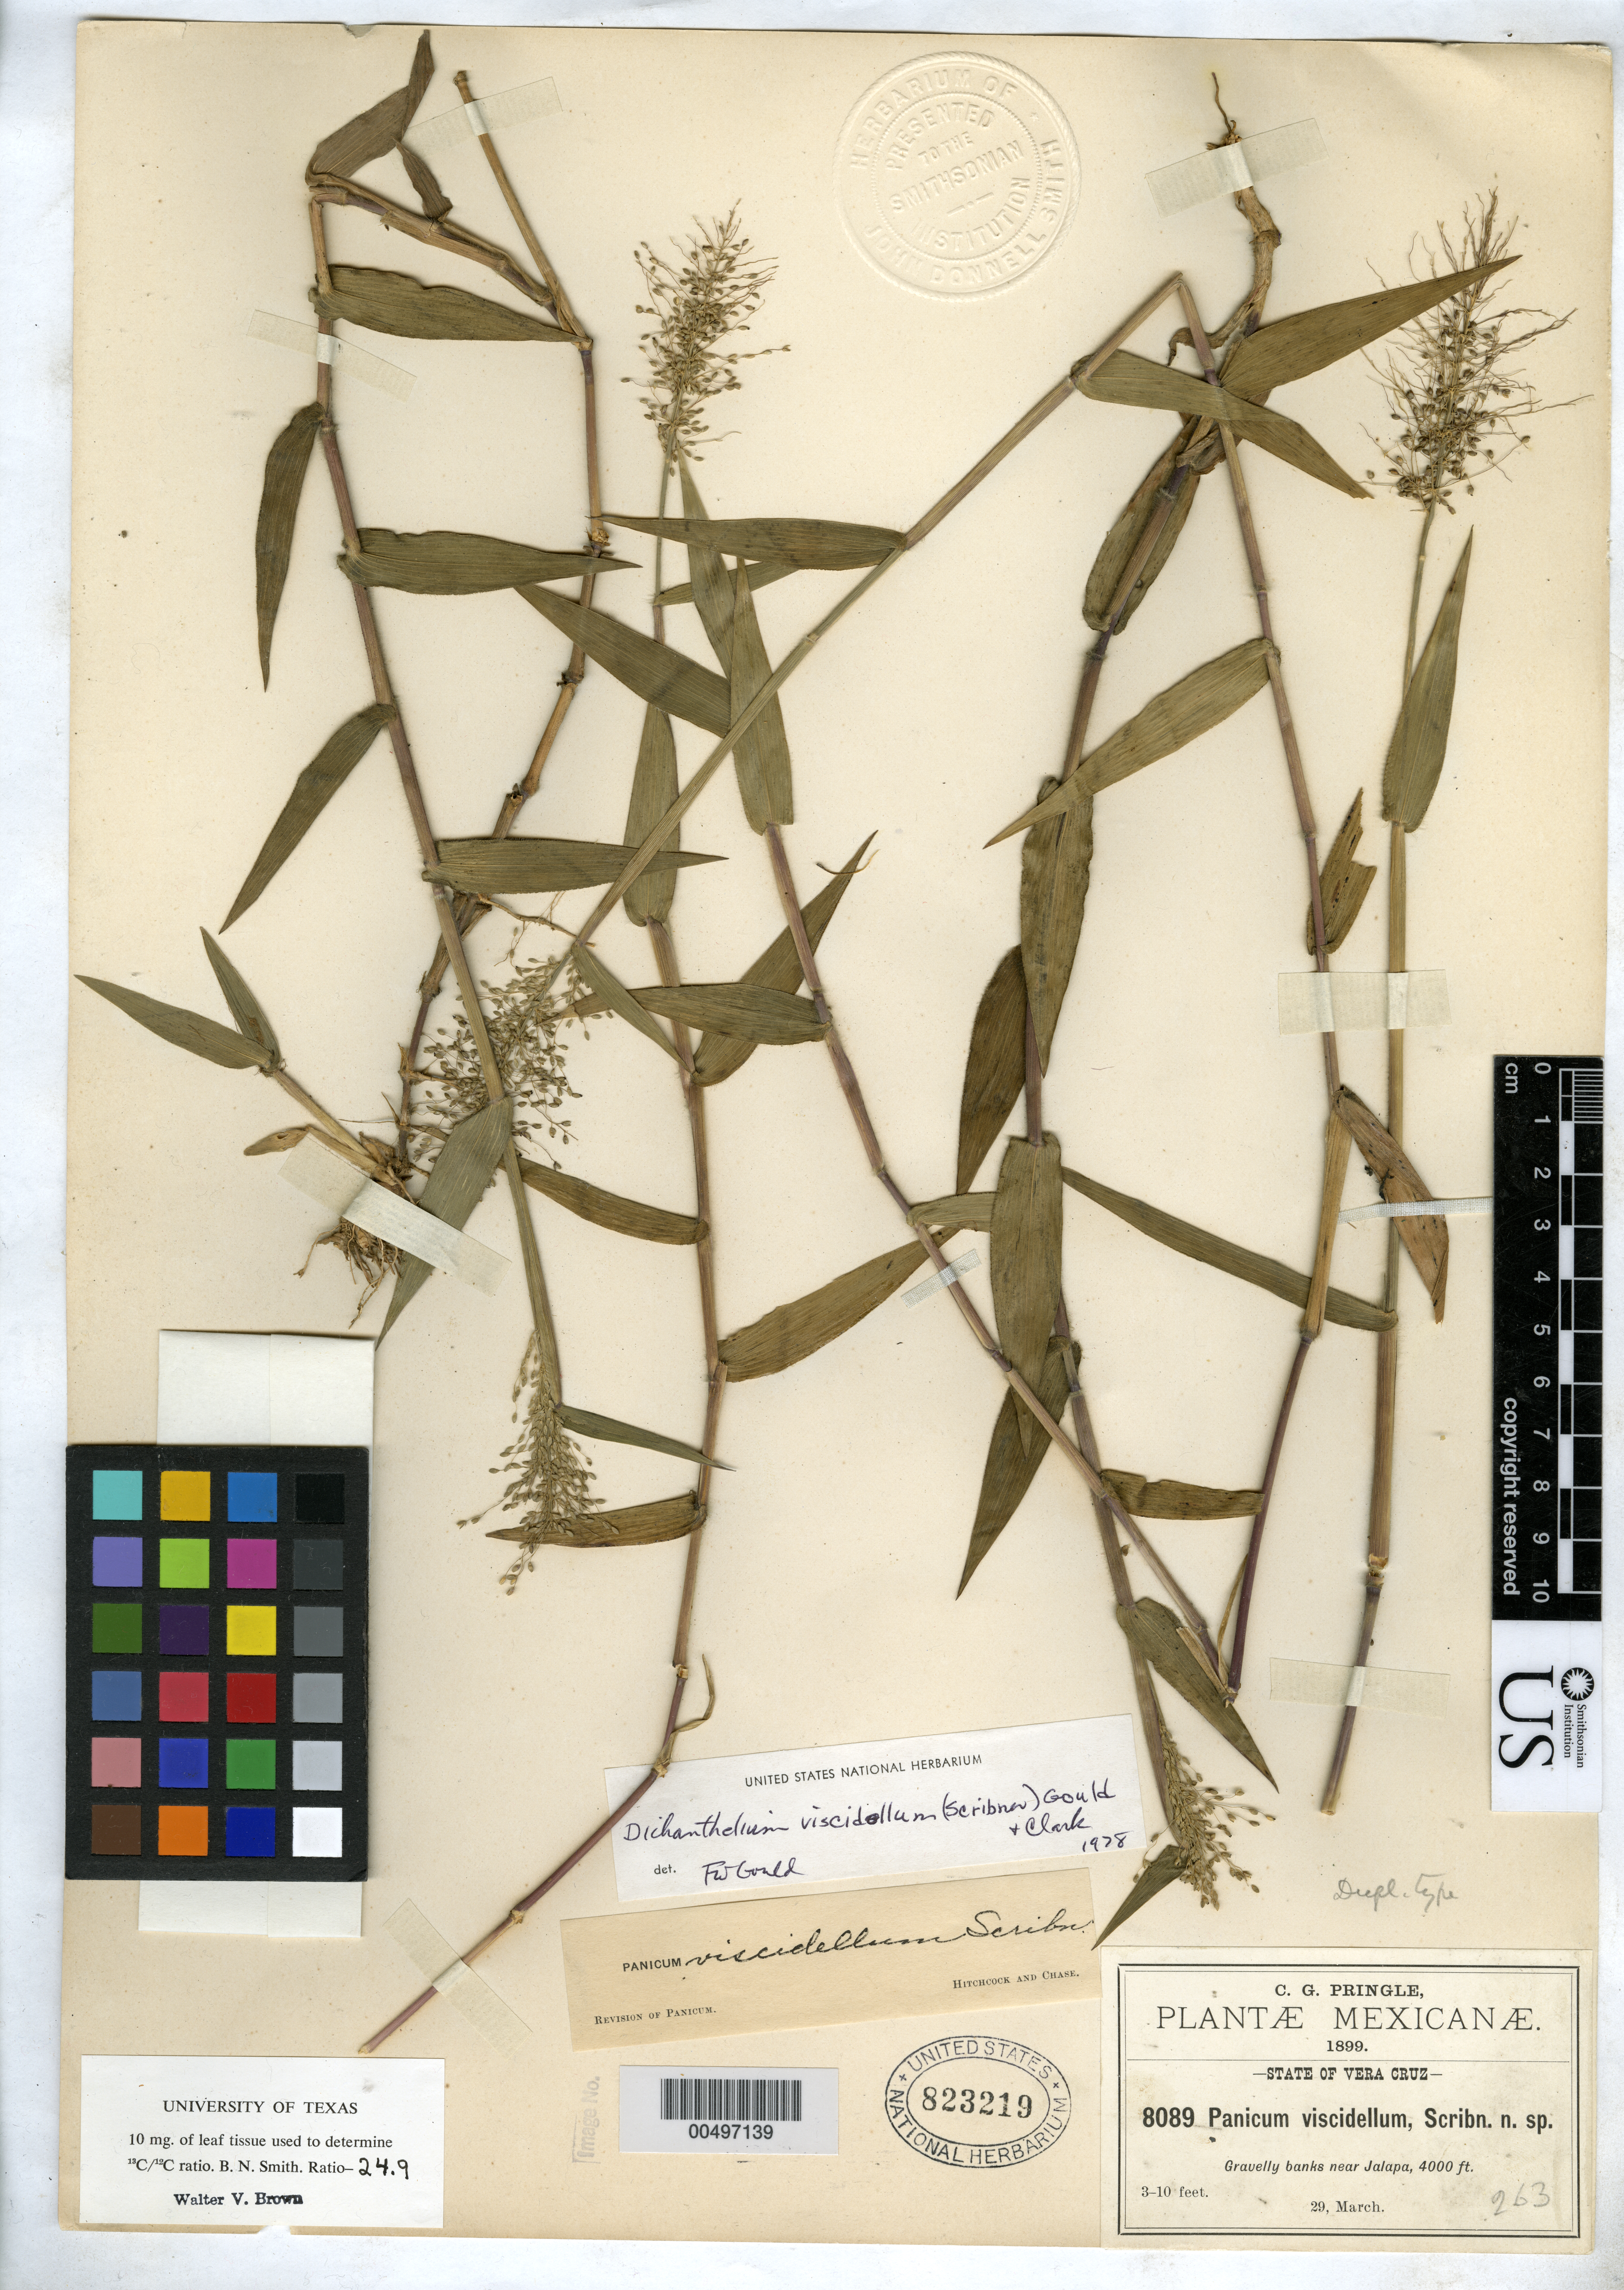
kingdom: Plantae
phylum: Tracheophyta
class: Liliopsida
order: Poales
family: Poaceae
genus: Dichanthelium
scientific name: Dichanthelium viscidellum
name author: (Scribn.) Gould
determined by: Gould, F. W.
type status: Isolectotype; Syntype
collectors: C. G. Pringle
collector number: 8089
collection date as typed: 29 Mar 1899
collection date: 1899-03-29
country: Mexico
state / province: Veracruz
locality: Near Jalapa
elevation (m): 1219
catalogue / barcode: US 823219